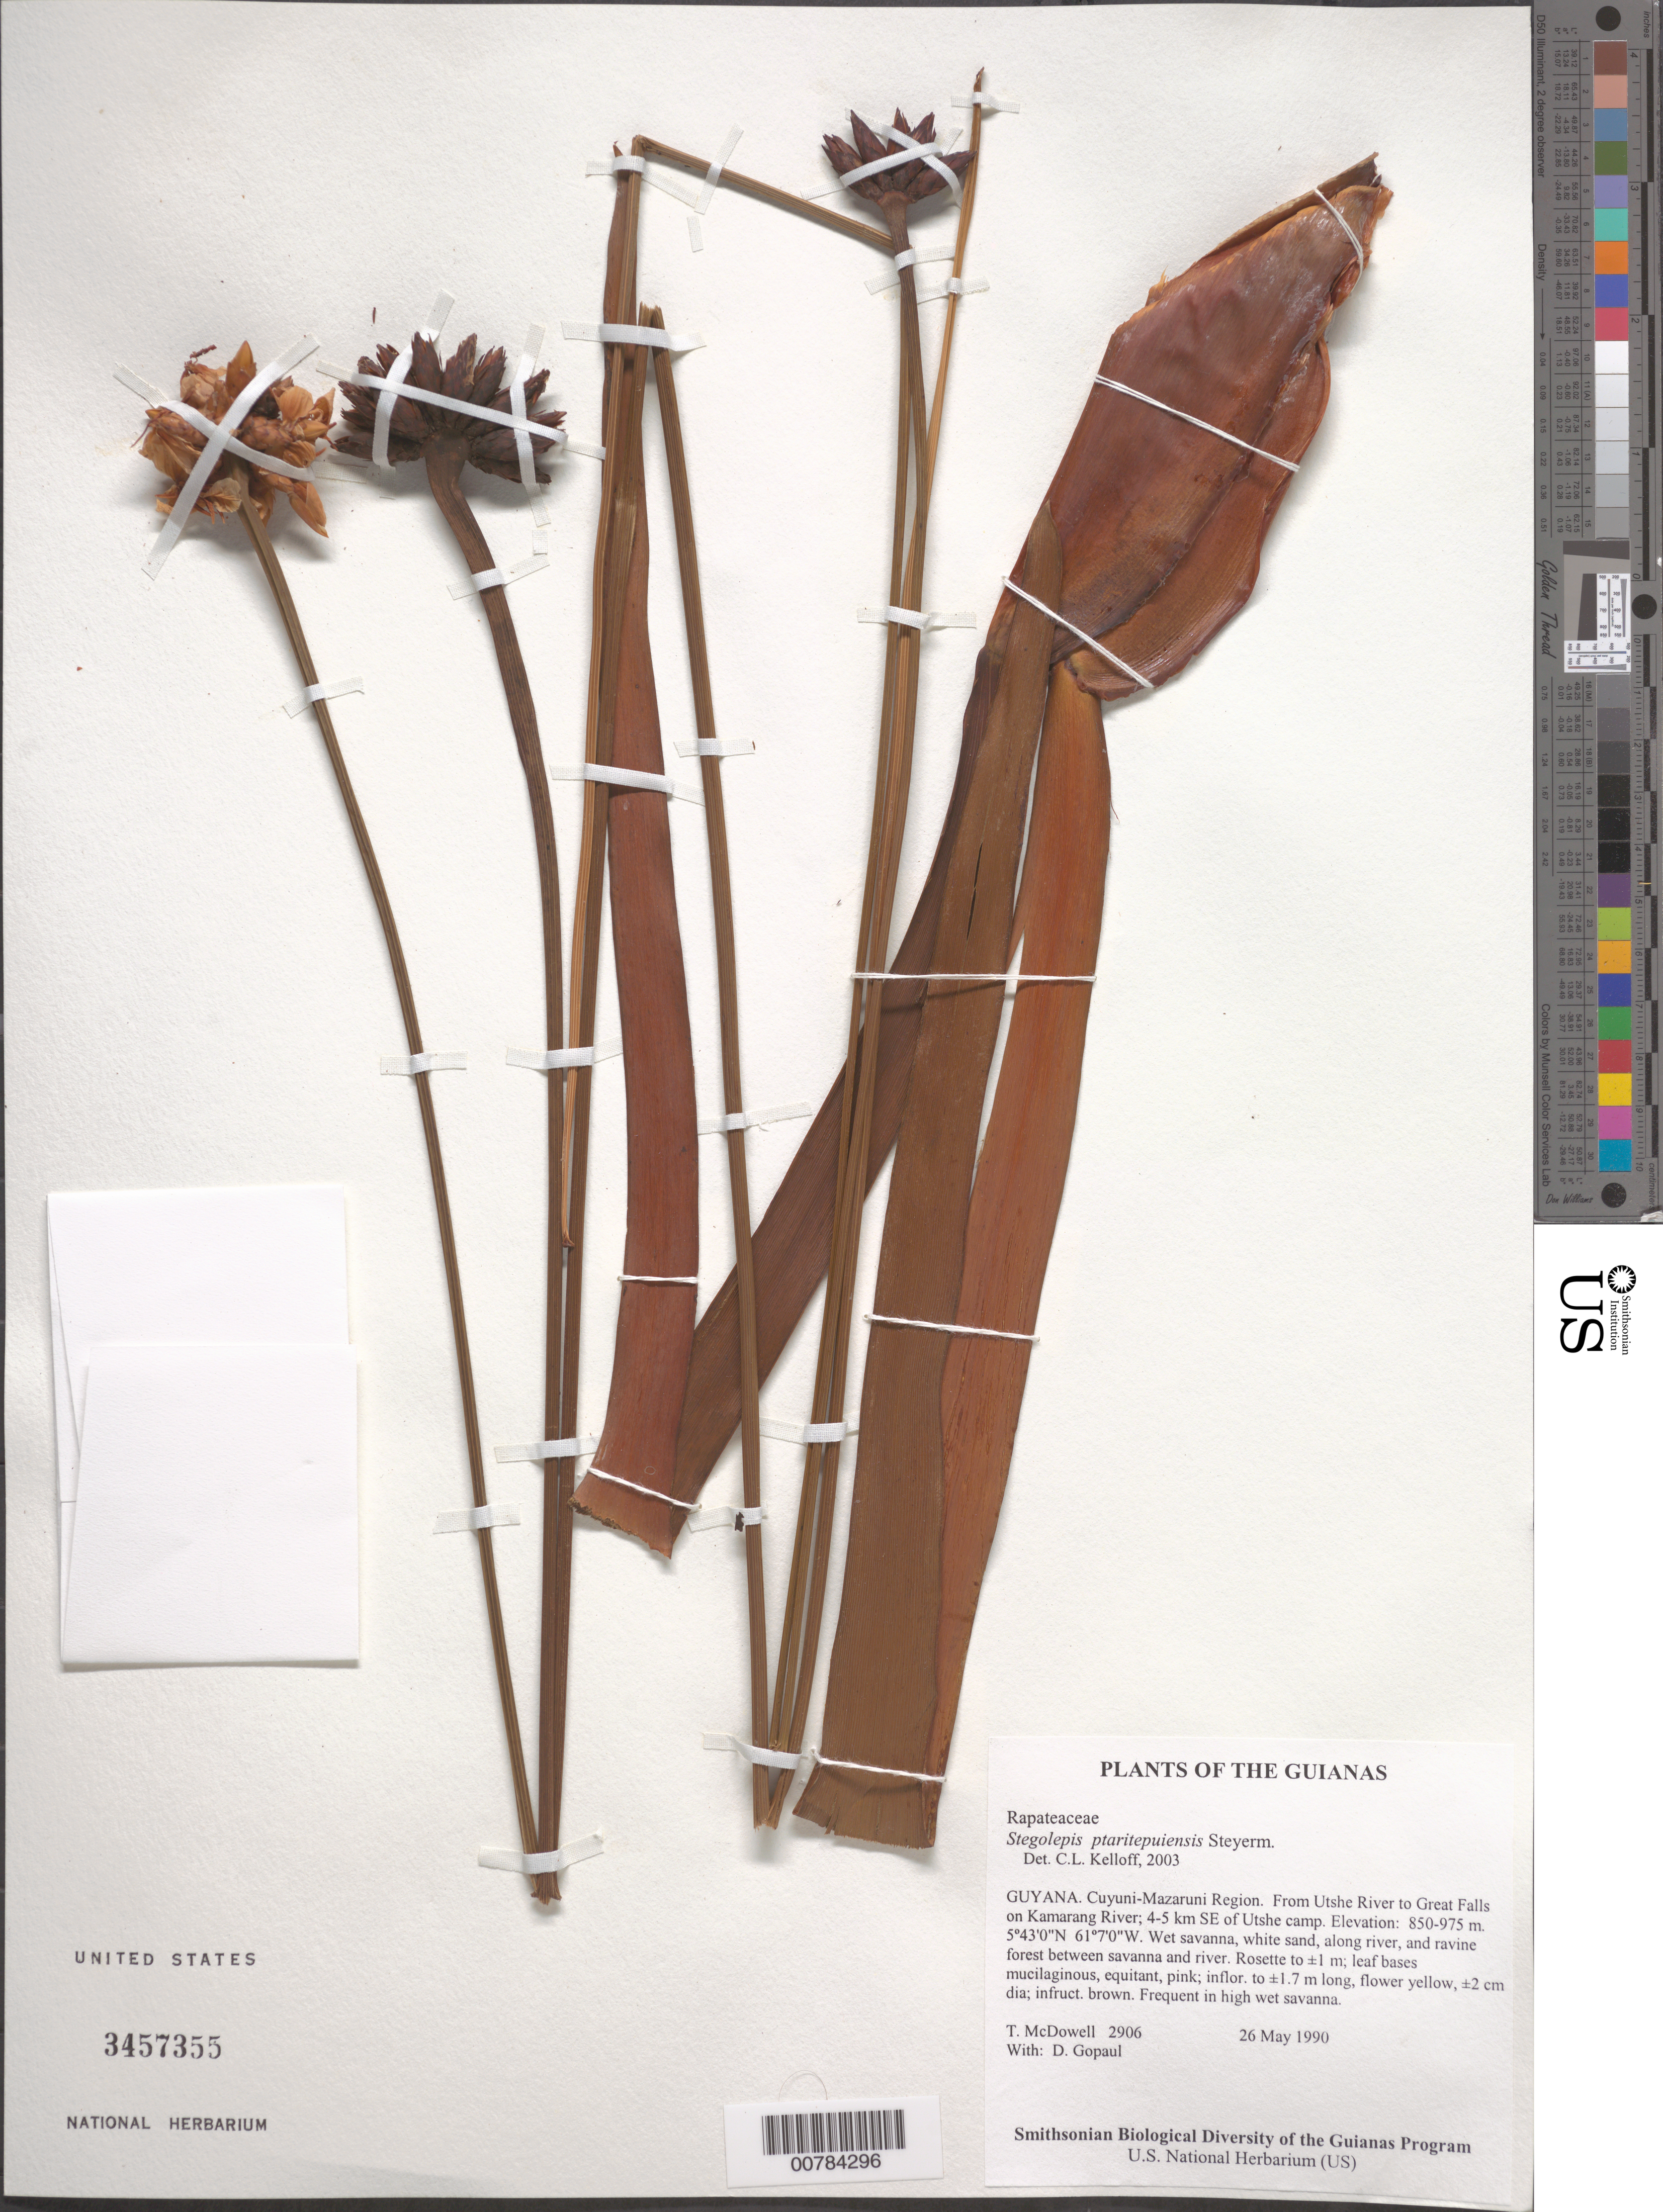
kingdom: Plantae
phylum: Tracheophyta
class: Liliopsida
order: Poales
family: Rapateaceae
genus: Stegolepis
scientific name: Stegolepis ptaritepuiensis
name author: Steyerm.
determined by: Kelloff, Carol L., (US), Smithsonian Institution - National Museum of Natural History (UNITED STATES)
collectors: T. McDowell & D. Gopaul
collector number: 2906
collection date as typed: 26 May 1990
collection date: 1990-05-26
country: Guyana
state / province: Cuyuni-Mazaruni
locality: From Utshi River to Great Falls on Kamarang River; 4-5 km SE of Utshi camp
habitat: Wet savanna, white sand, along river, and ravine forest between savanna and river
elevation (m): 850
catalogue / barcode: US 3457355